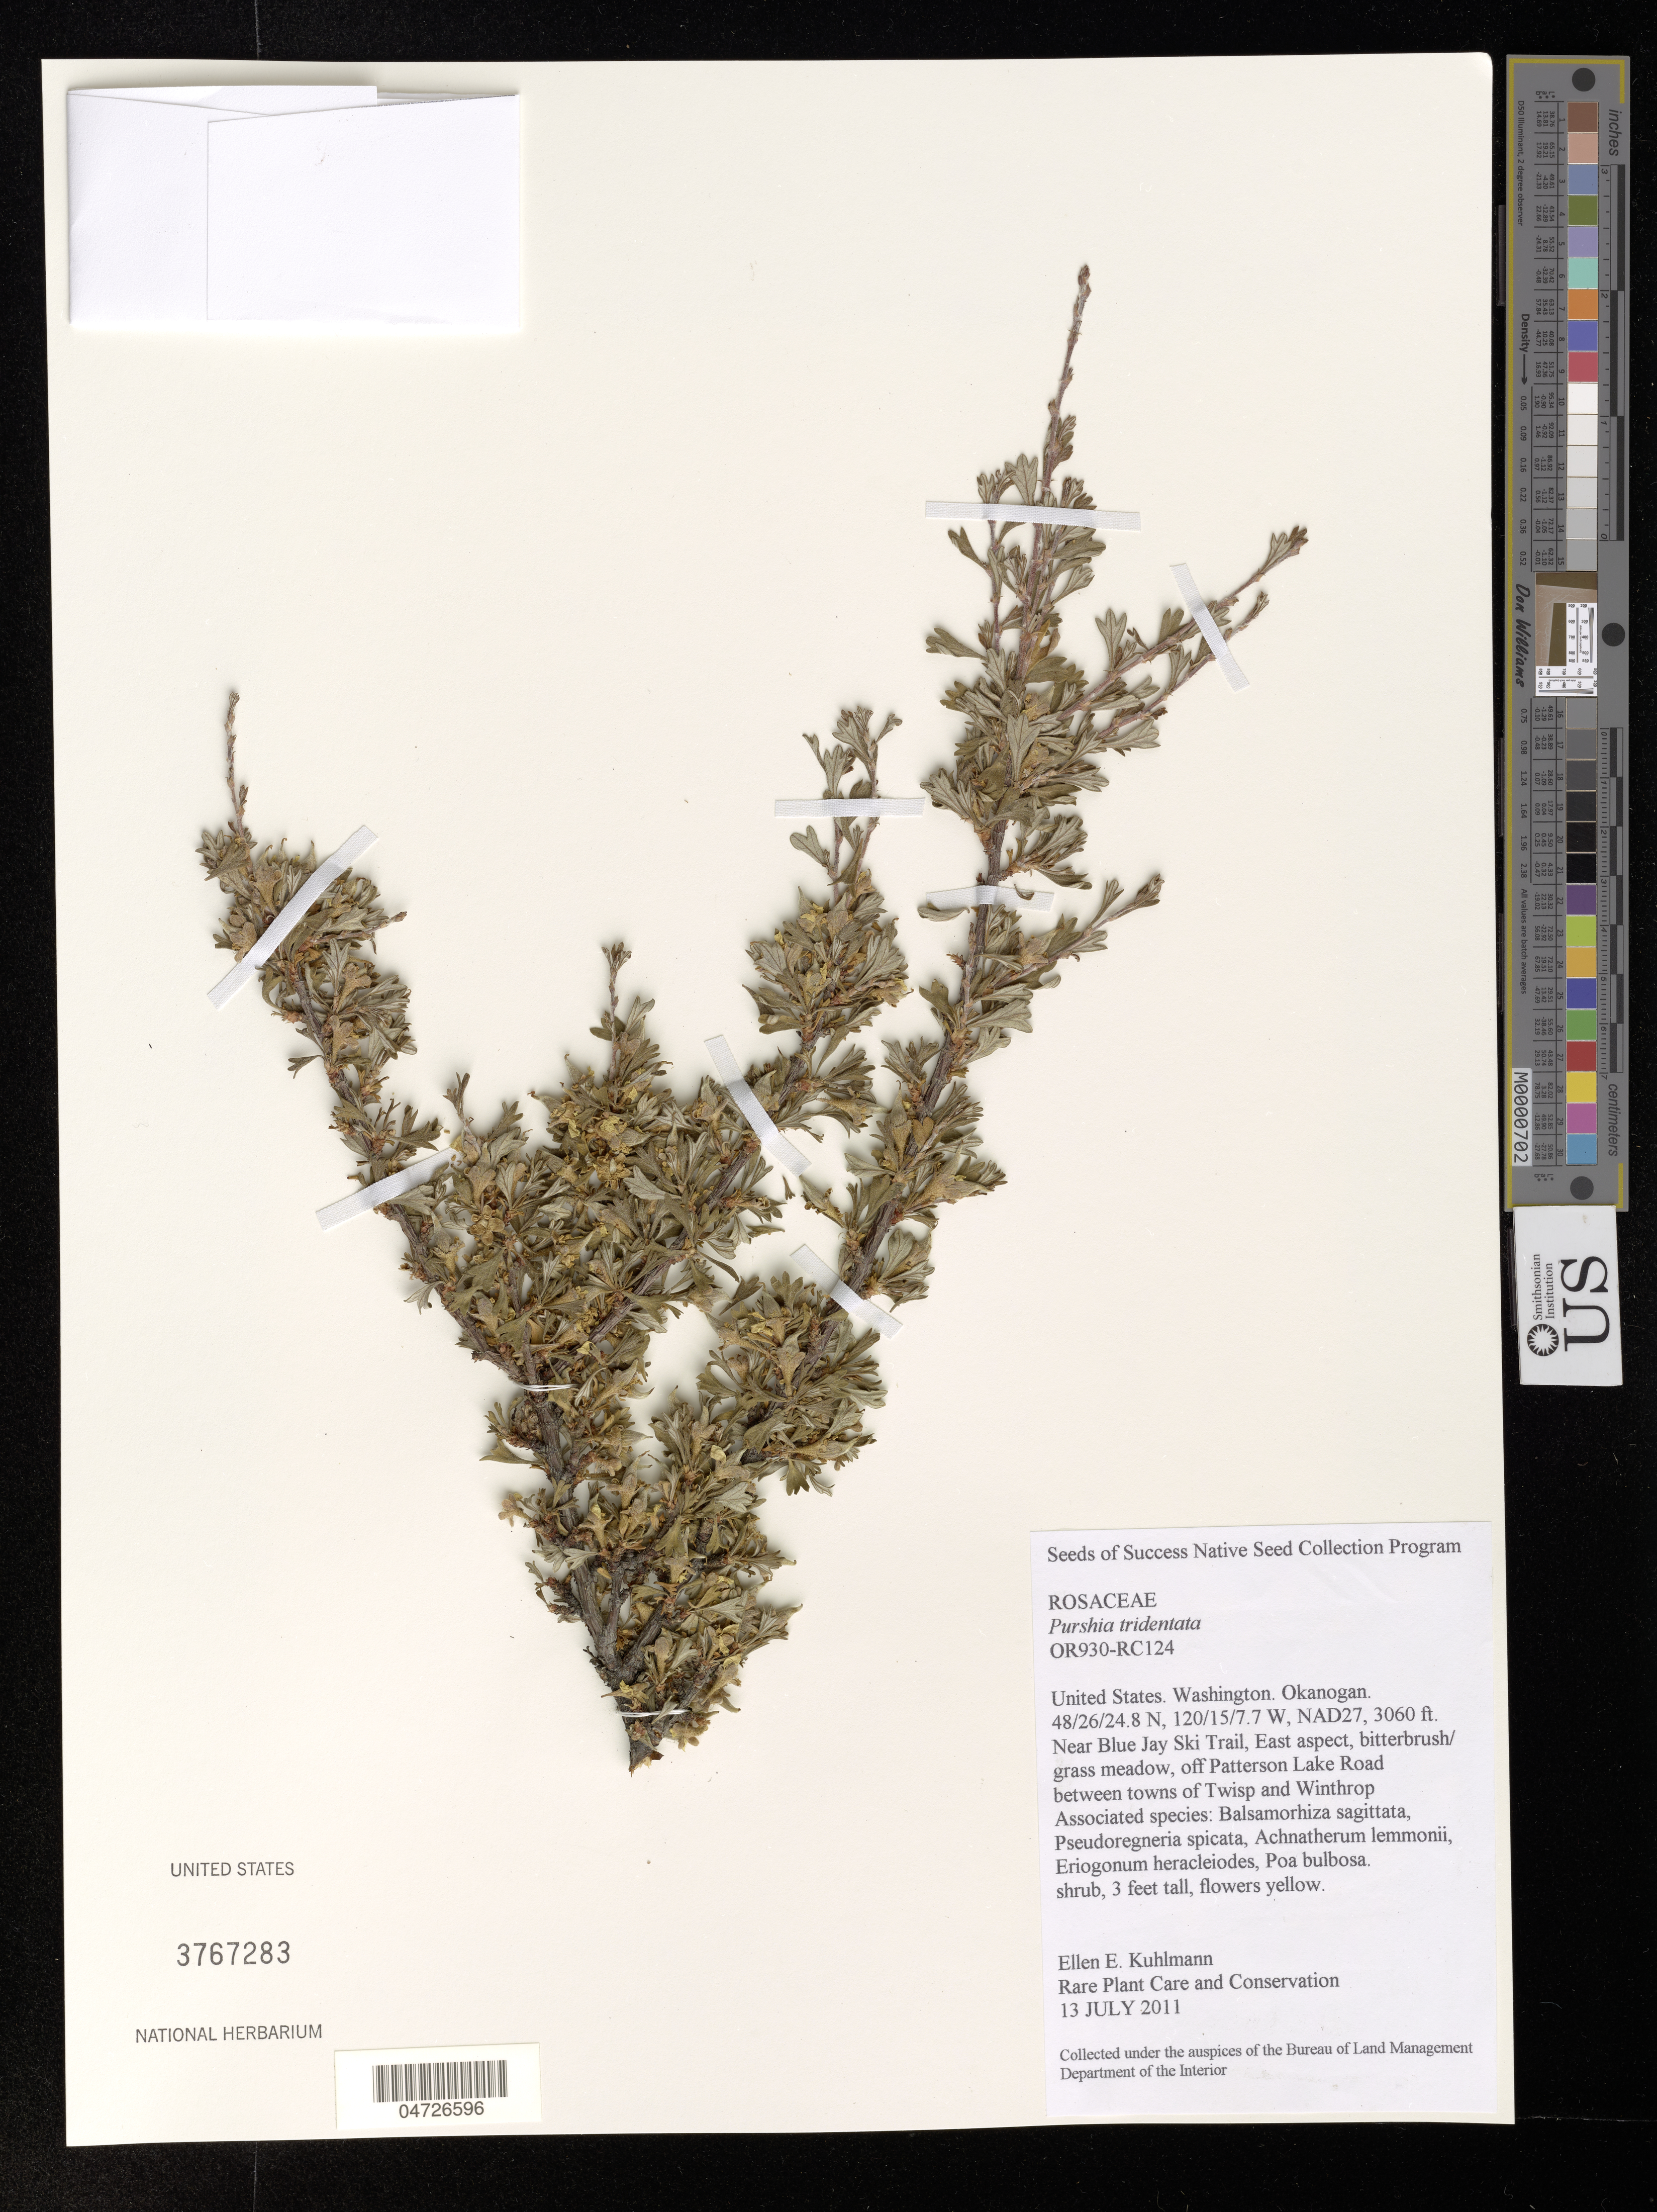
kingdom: Plantae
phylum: Tracheophyta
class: Magnoliopsida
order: Rosales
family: Rosaceae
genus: Purshia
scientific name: Purshia tridentata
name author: (Pursh) DC.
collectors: E. Kuhlmann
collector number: OR930-RC124?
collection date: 2011-07-13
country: United States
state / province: Washington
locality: Okanogan. Near Blue Jay Ski Trail, East Aspect, bitterbrush/ grass meadow, off Patterson Lake Road between towns of Twisp and Winthrop.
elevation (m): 933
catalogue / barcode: US 3767283